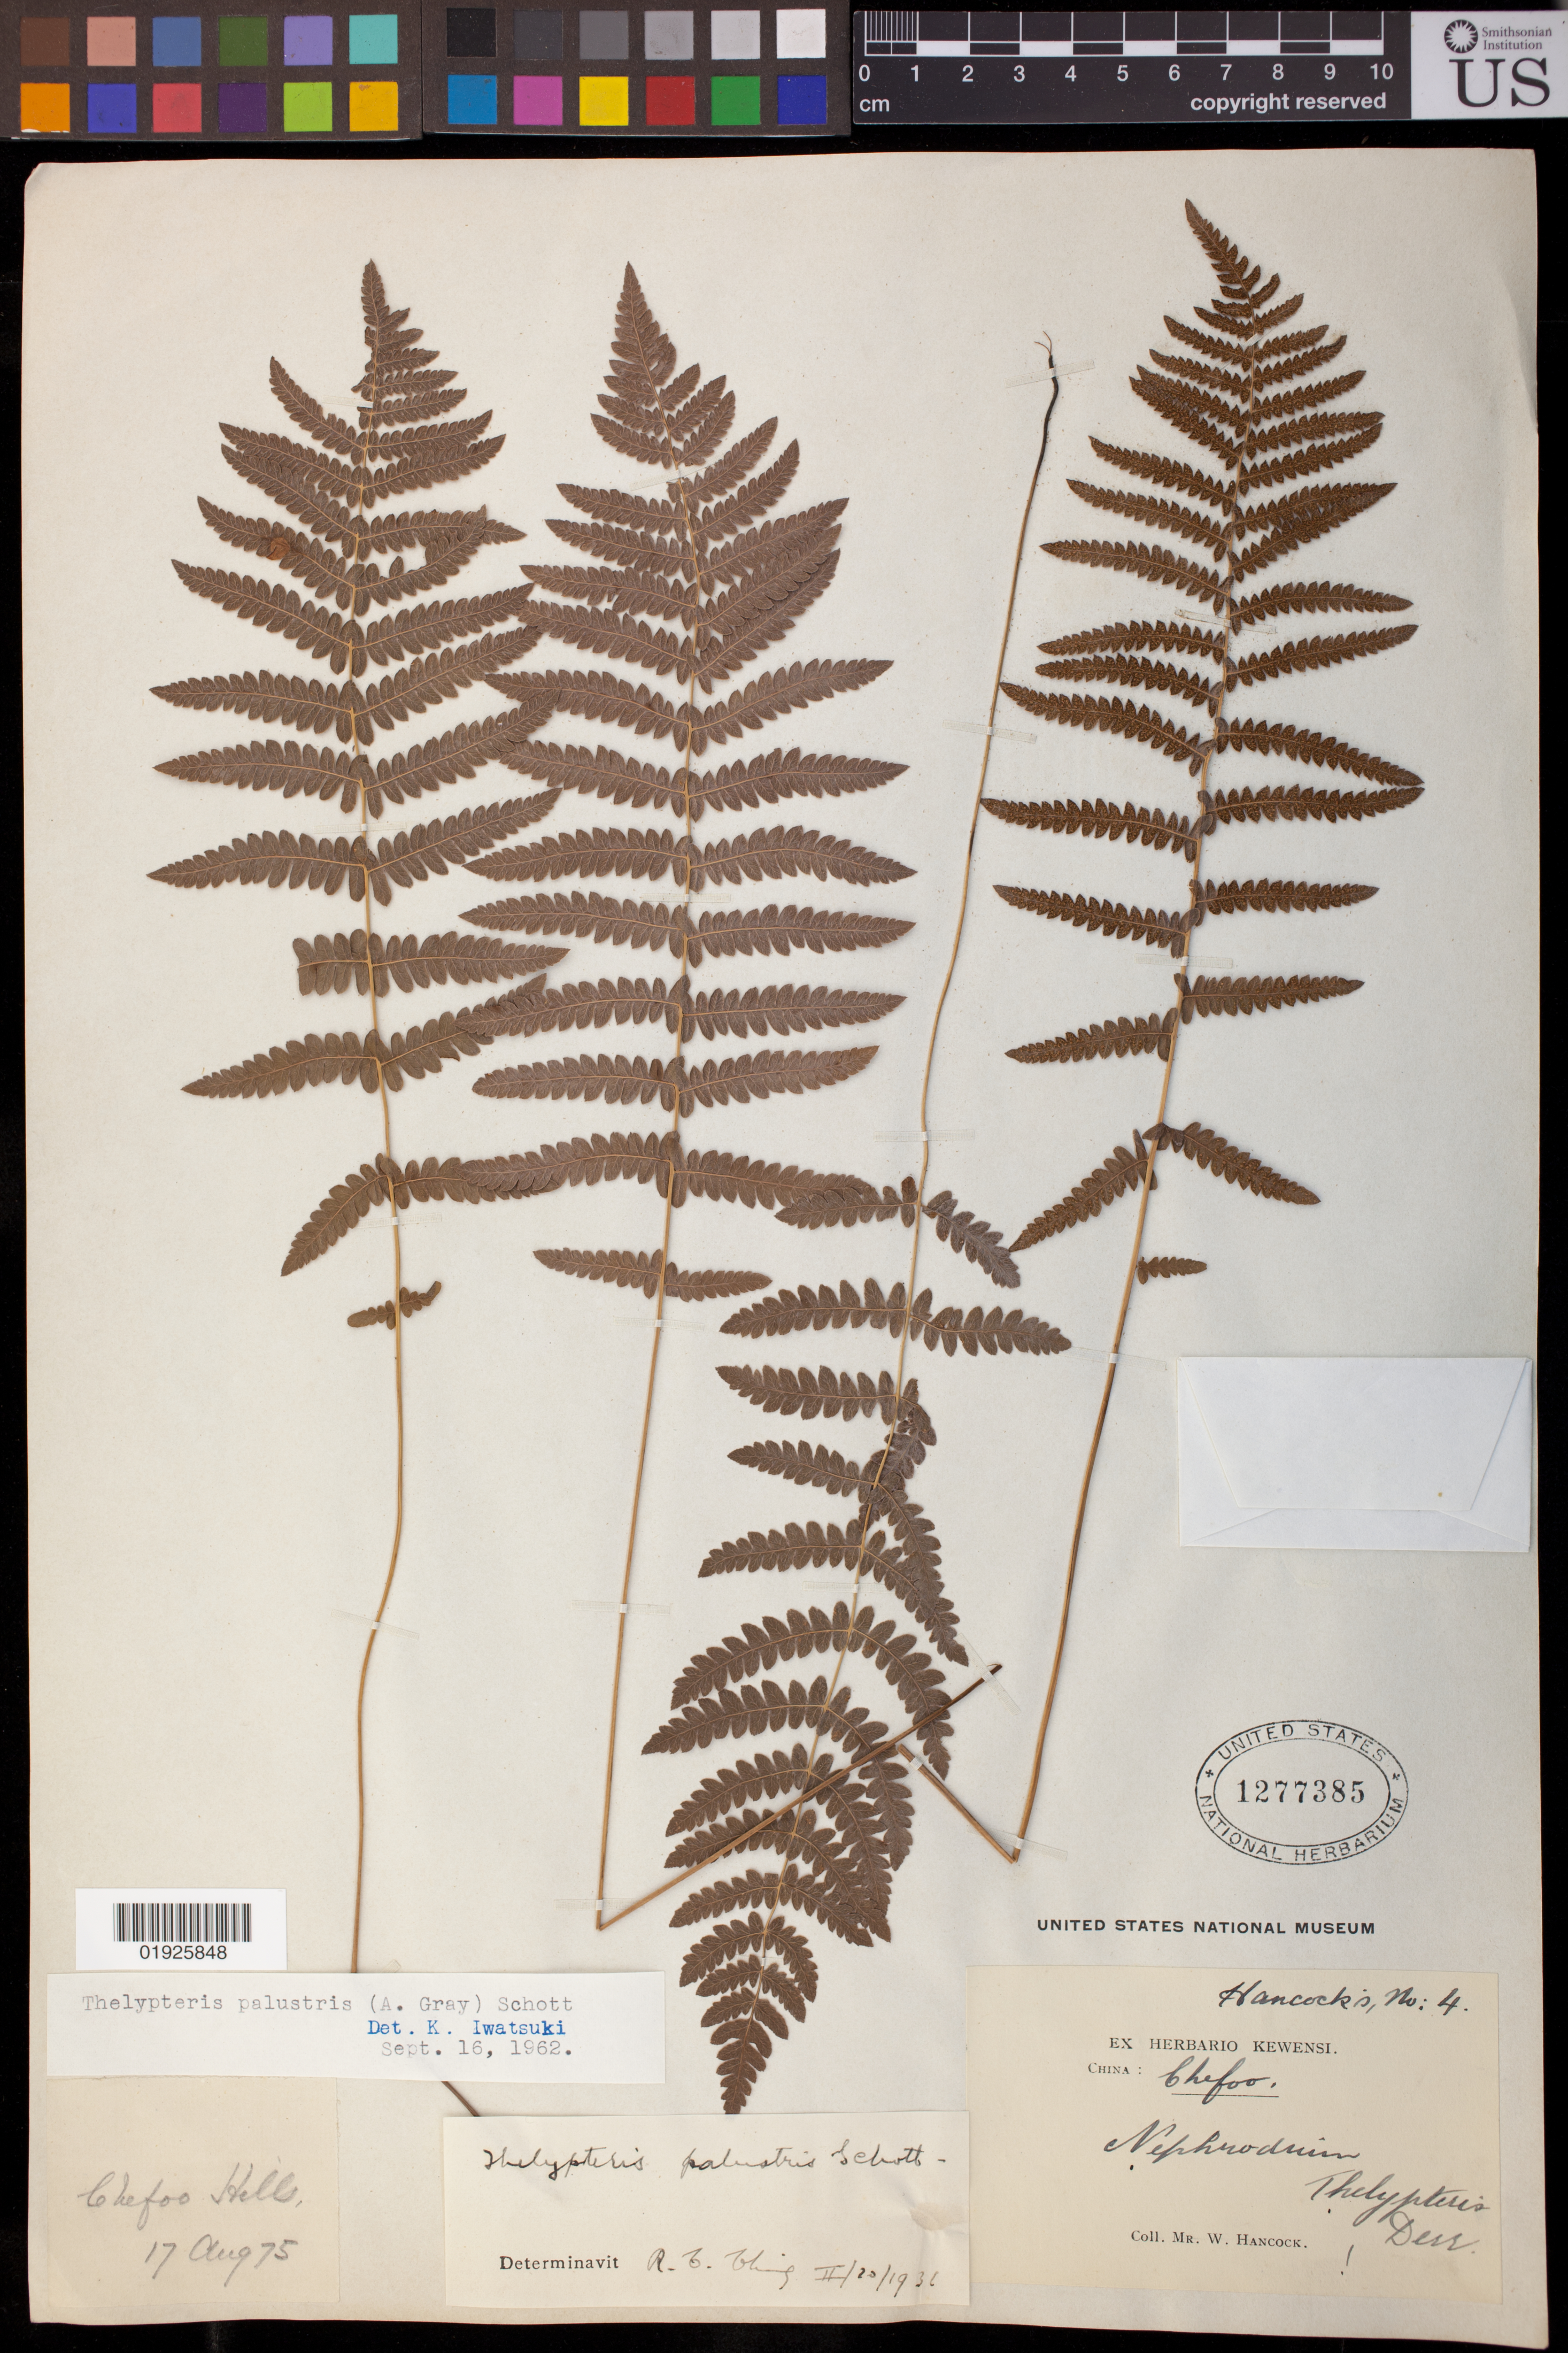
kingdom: Plantae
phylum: Tracheophyta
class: Polypodiopsida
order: Polypodiales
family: Thelypteridaceae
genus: Thelypteris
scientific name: Thelypteris palustris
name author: (Salisb.) Schott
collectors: W. Hancock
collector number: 4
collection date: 1875-08-17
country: China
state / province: Shandong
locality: Chefoo Hills.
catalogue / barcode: US 1277385